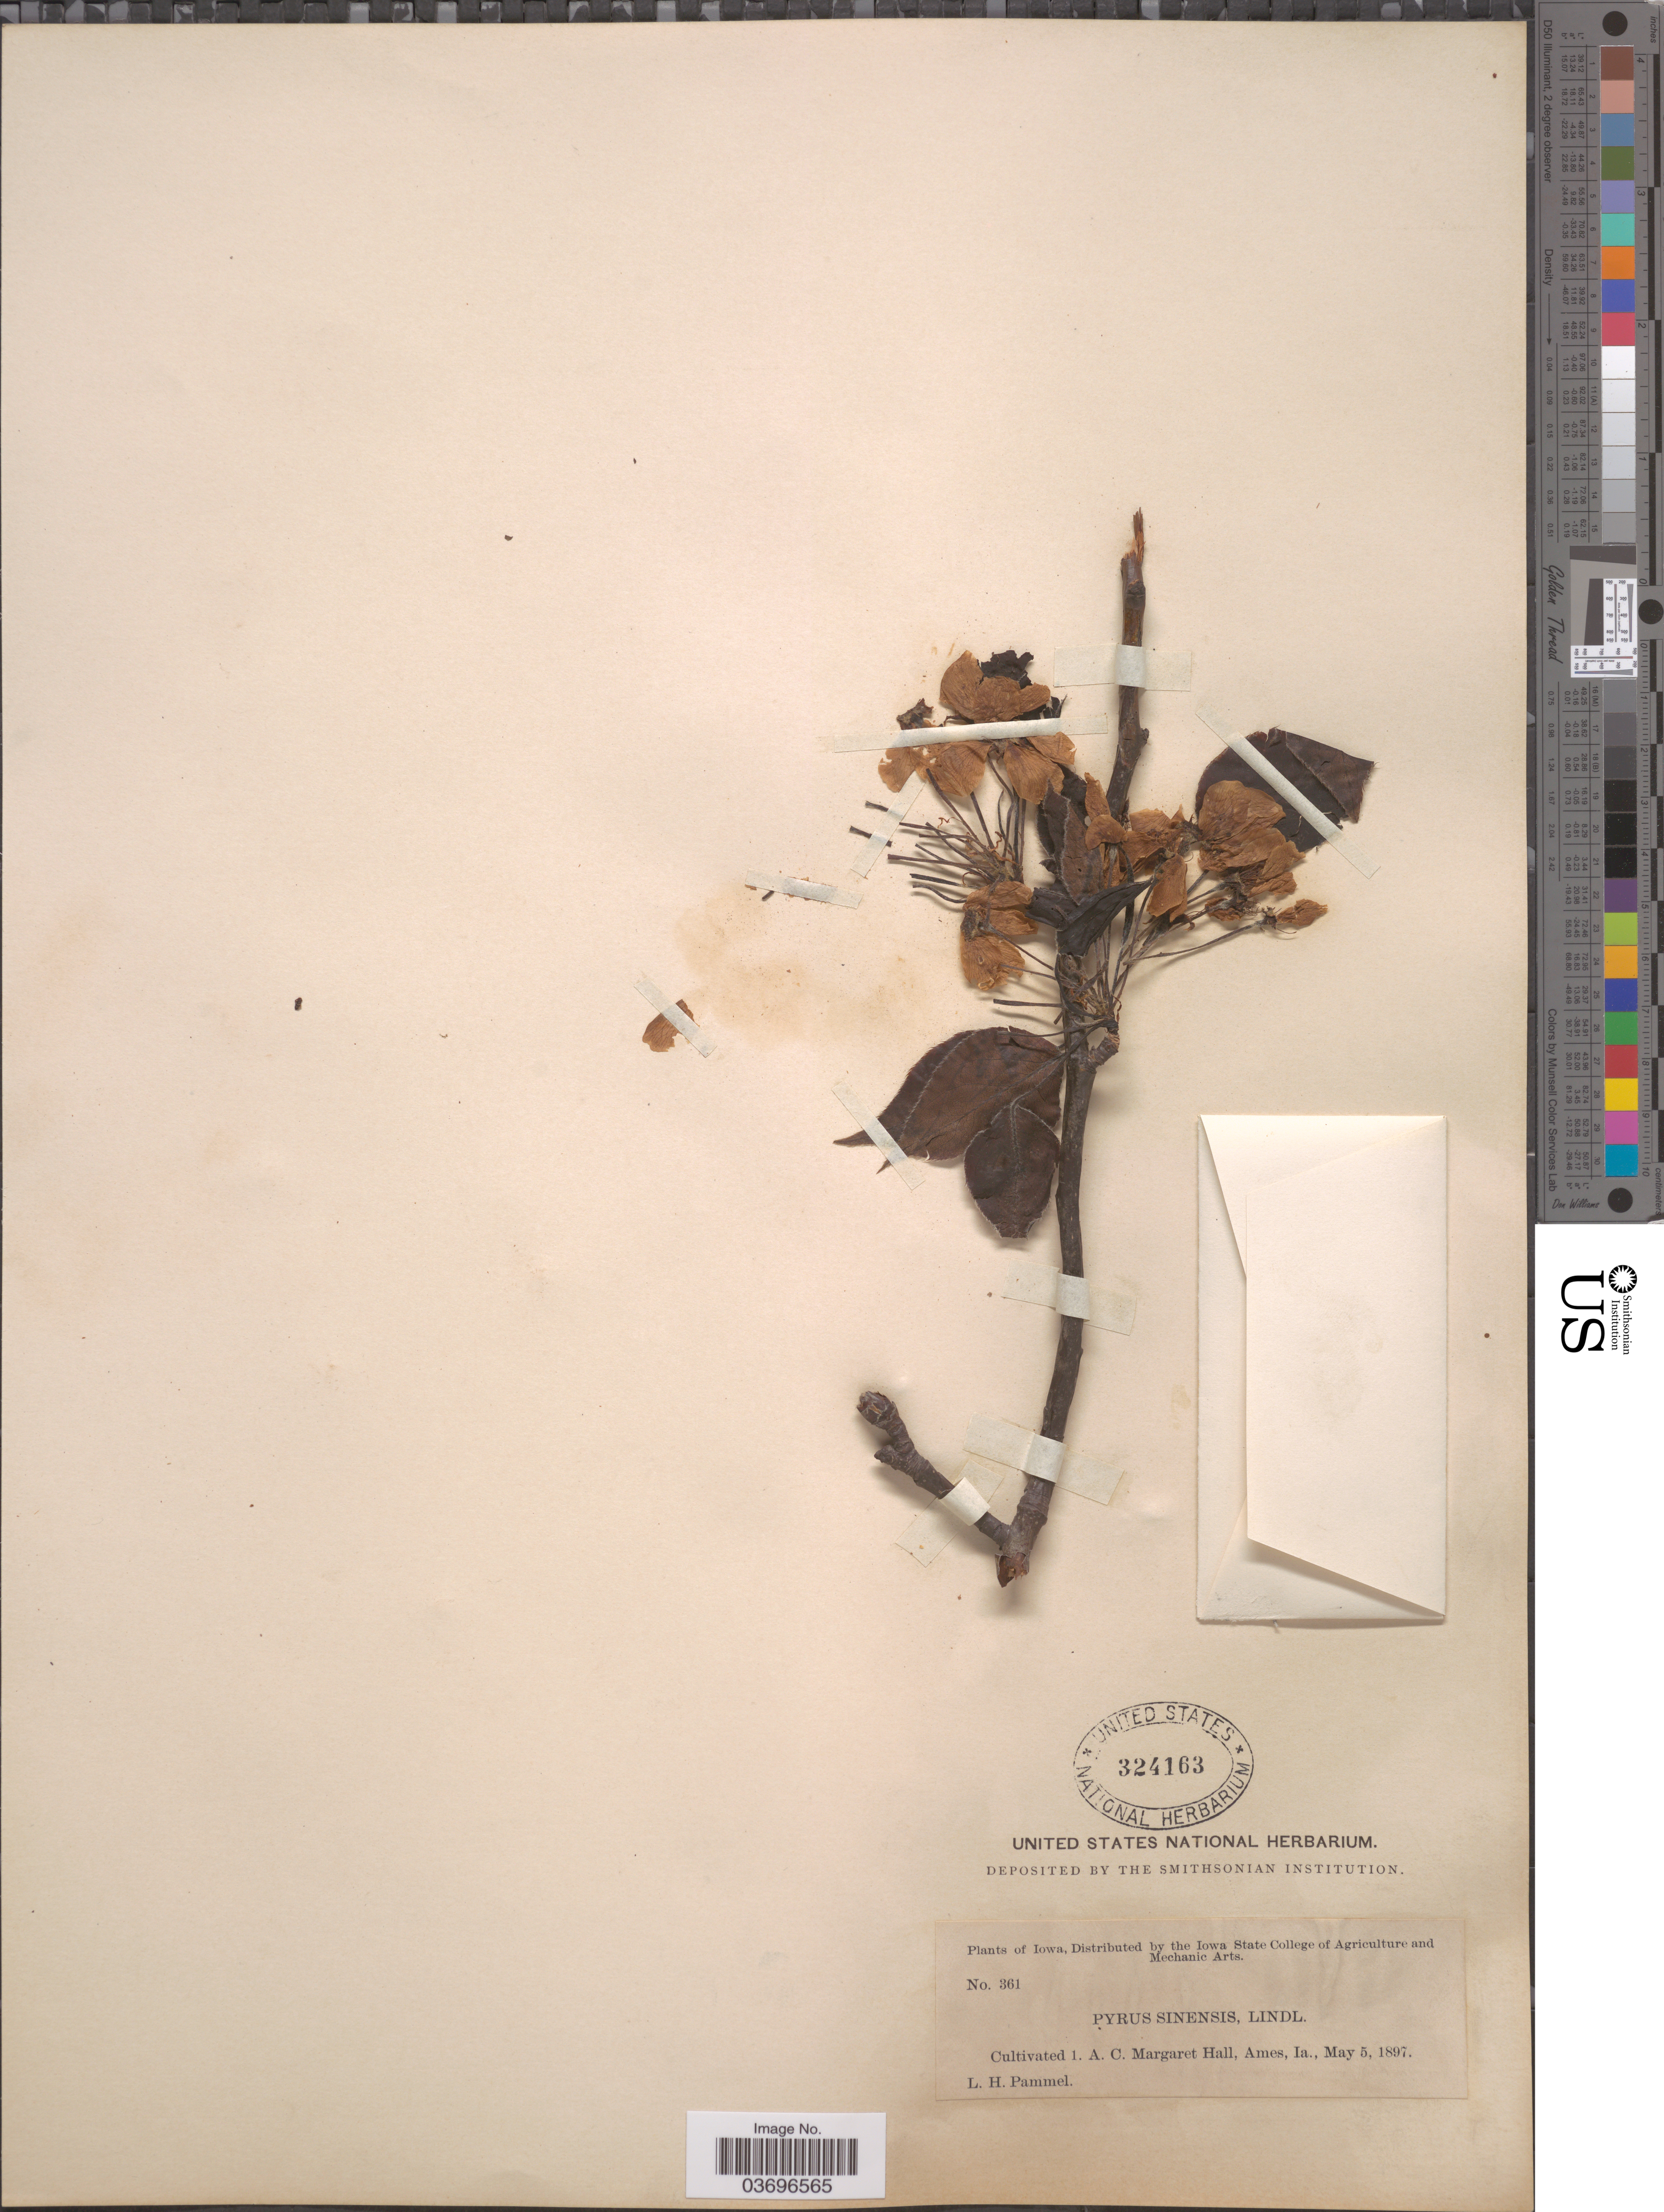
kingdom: Plantae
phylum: Tracheophyta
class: Magnoliopsida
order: Rosales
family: Rosaceae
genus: Pyrus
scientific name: Pyrus sinensis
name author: Lindl.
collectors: L. Pammel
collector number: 361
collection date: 1897-05-05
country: United States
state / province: Iowa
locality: A. C. Margaret Hall, Ames.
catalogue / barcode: US 324163